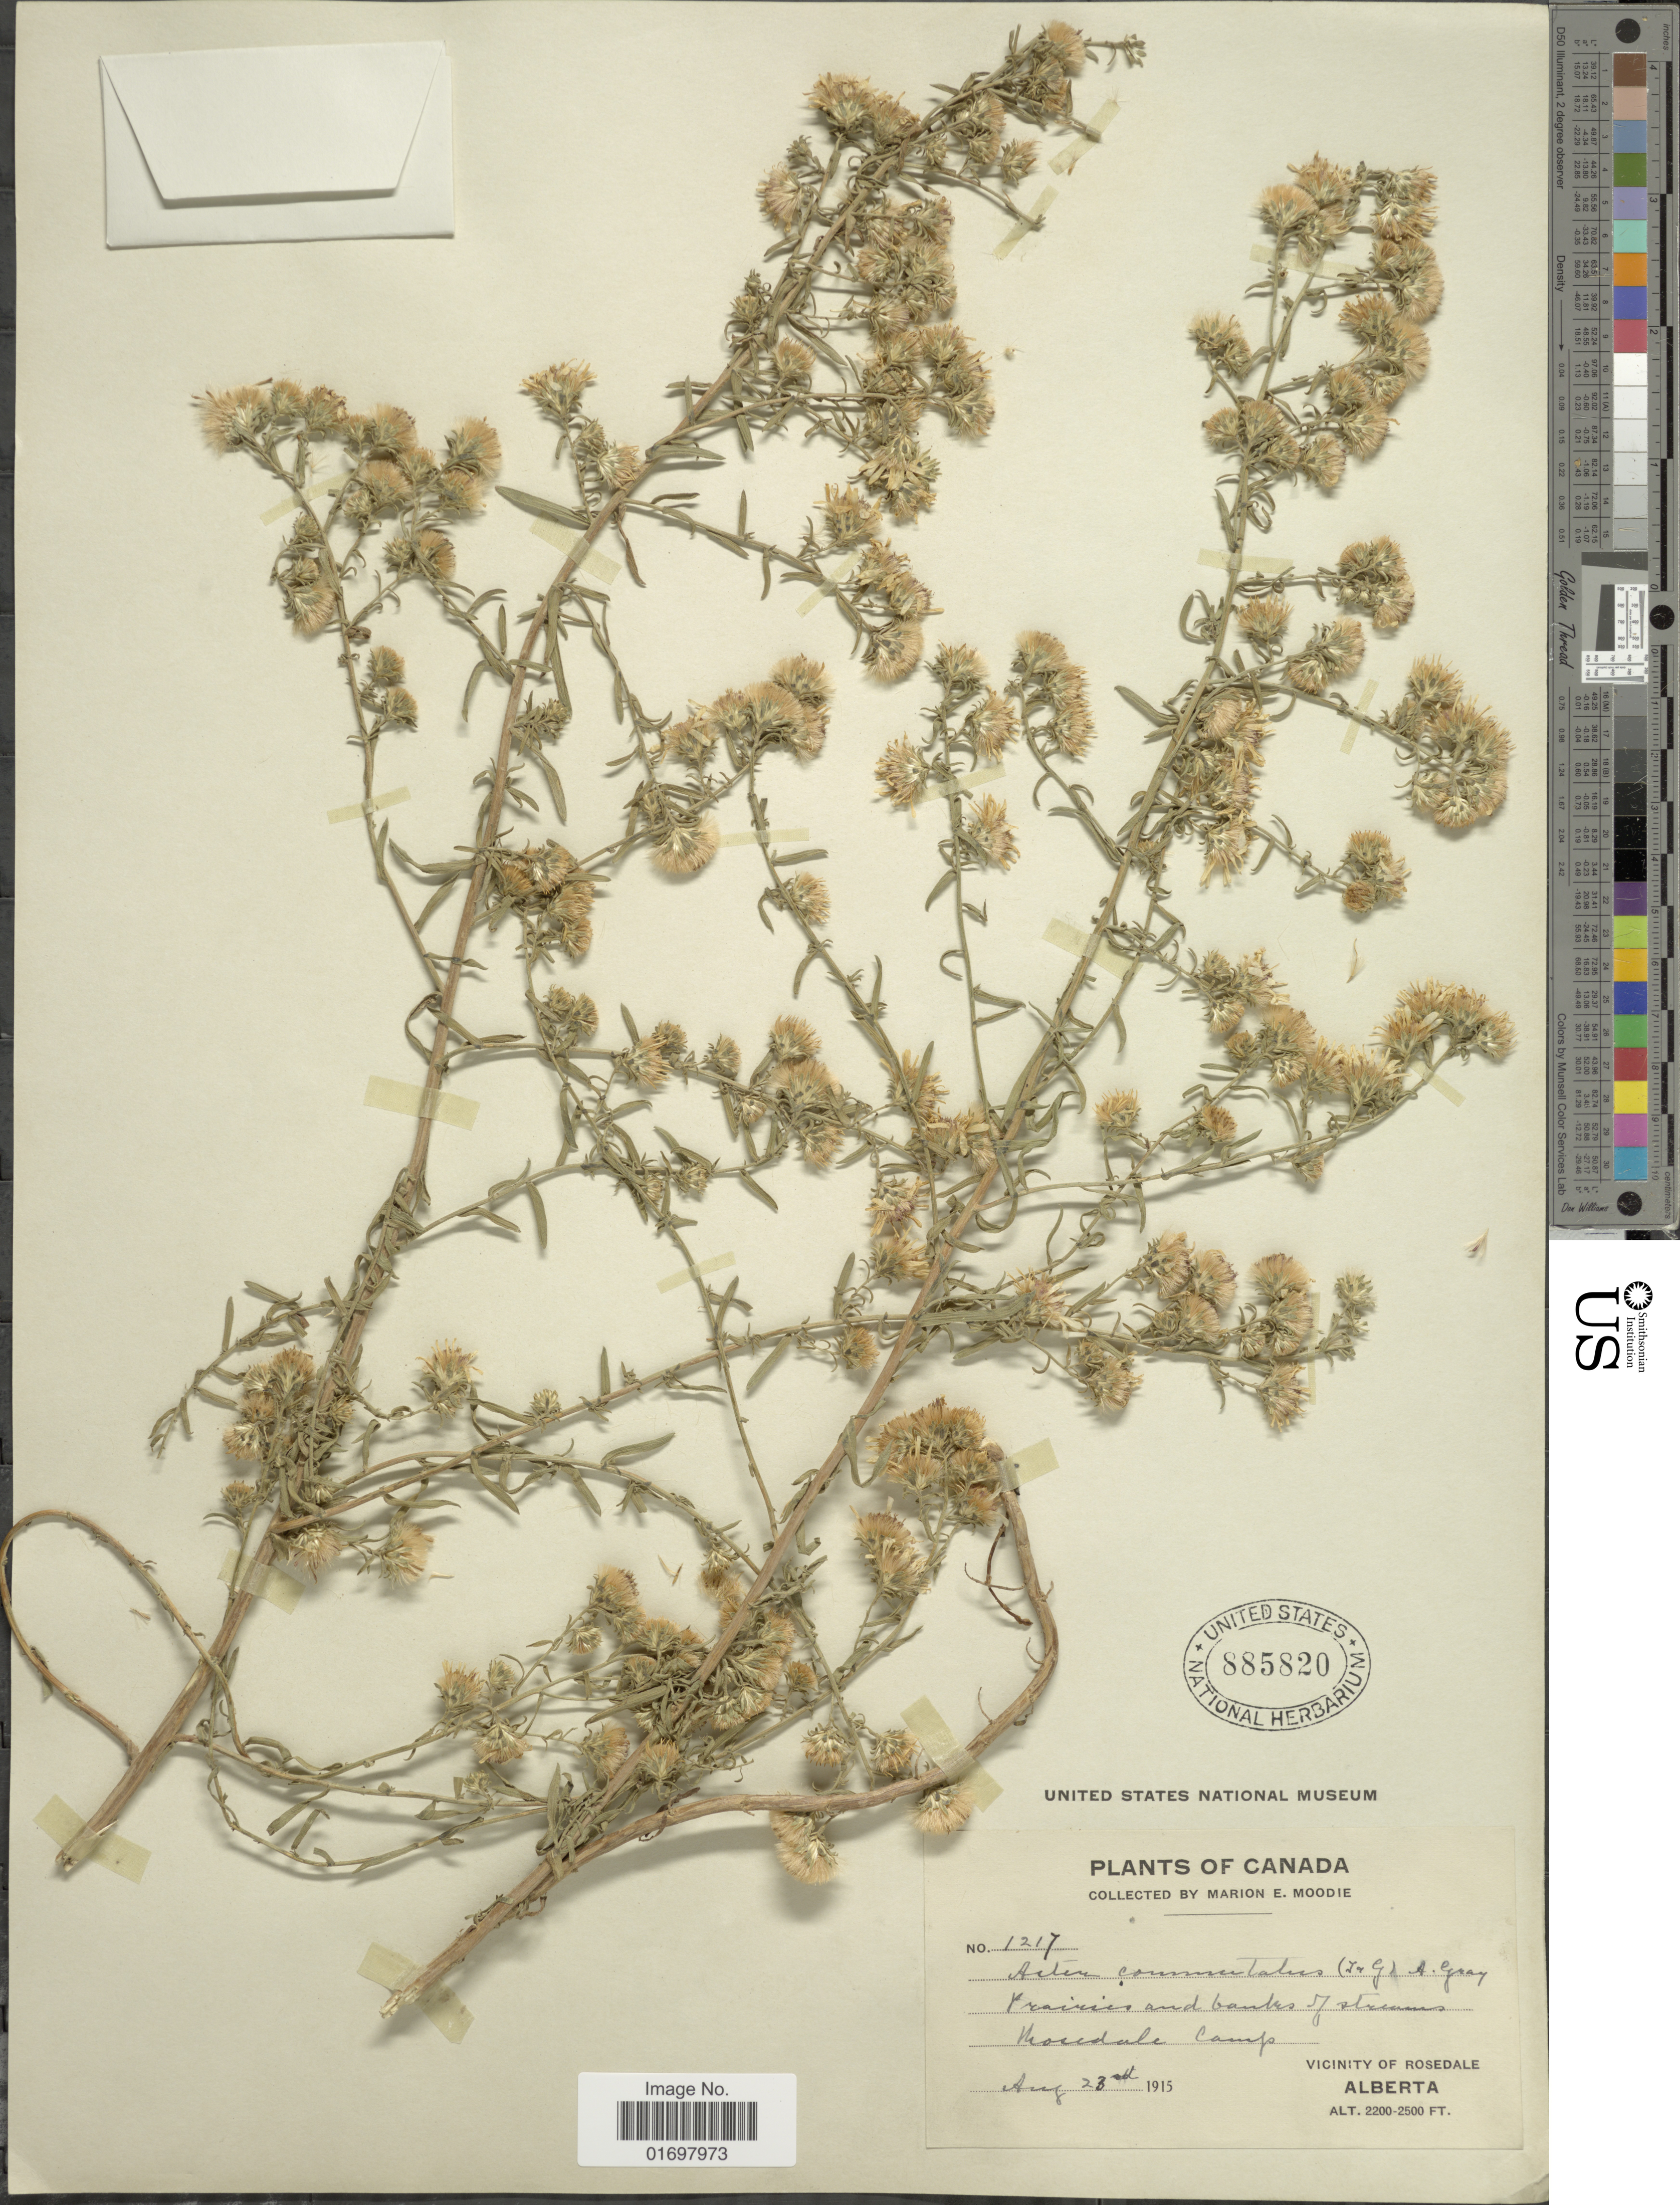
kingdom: Plantae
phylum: Tracheophyta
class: Magnoliopsida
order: Asterales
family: Asteraceae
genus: Symphyotrichum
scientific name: Symphyotrichum falcatum var. commutatum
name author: (Torr. & A. Gray) G.L. Nesom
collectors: M. E. Moodie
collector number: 1217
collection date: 1915-08-23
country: Canada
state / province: Alberta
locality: Vicinity of Rosedale, Prairies and banks of streams, Roundale Camp.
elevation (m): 671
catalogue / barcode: US 885820